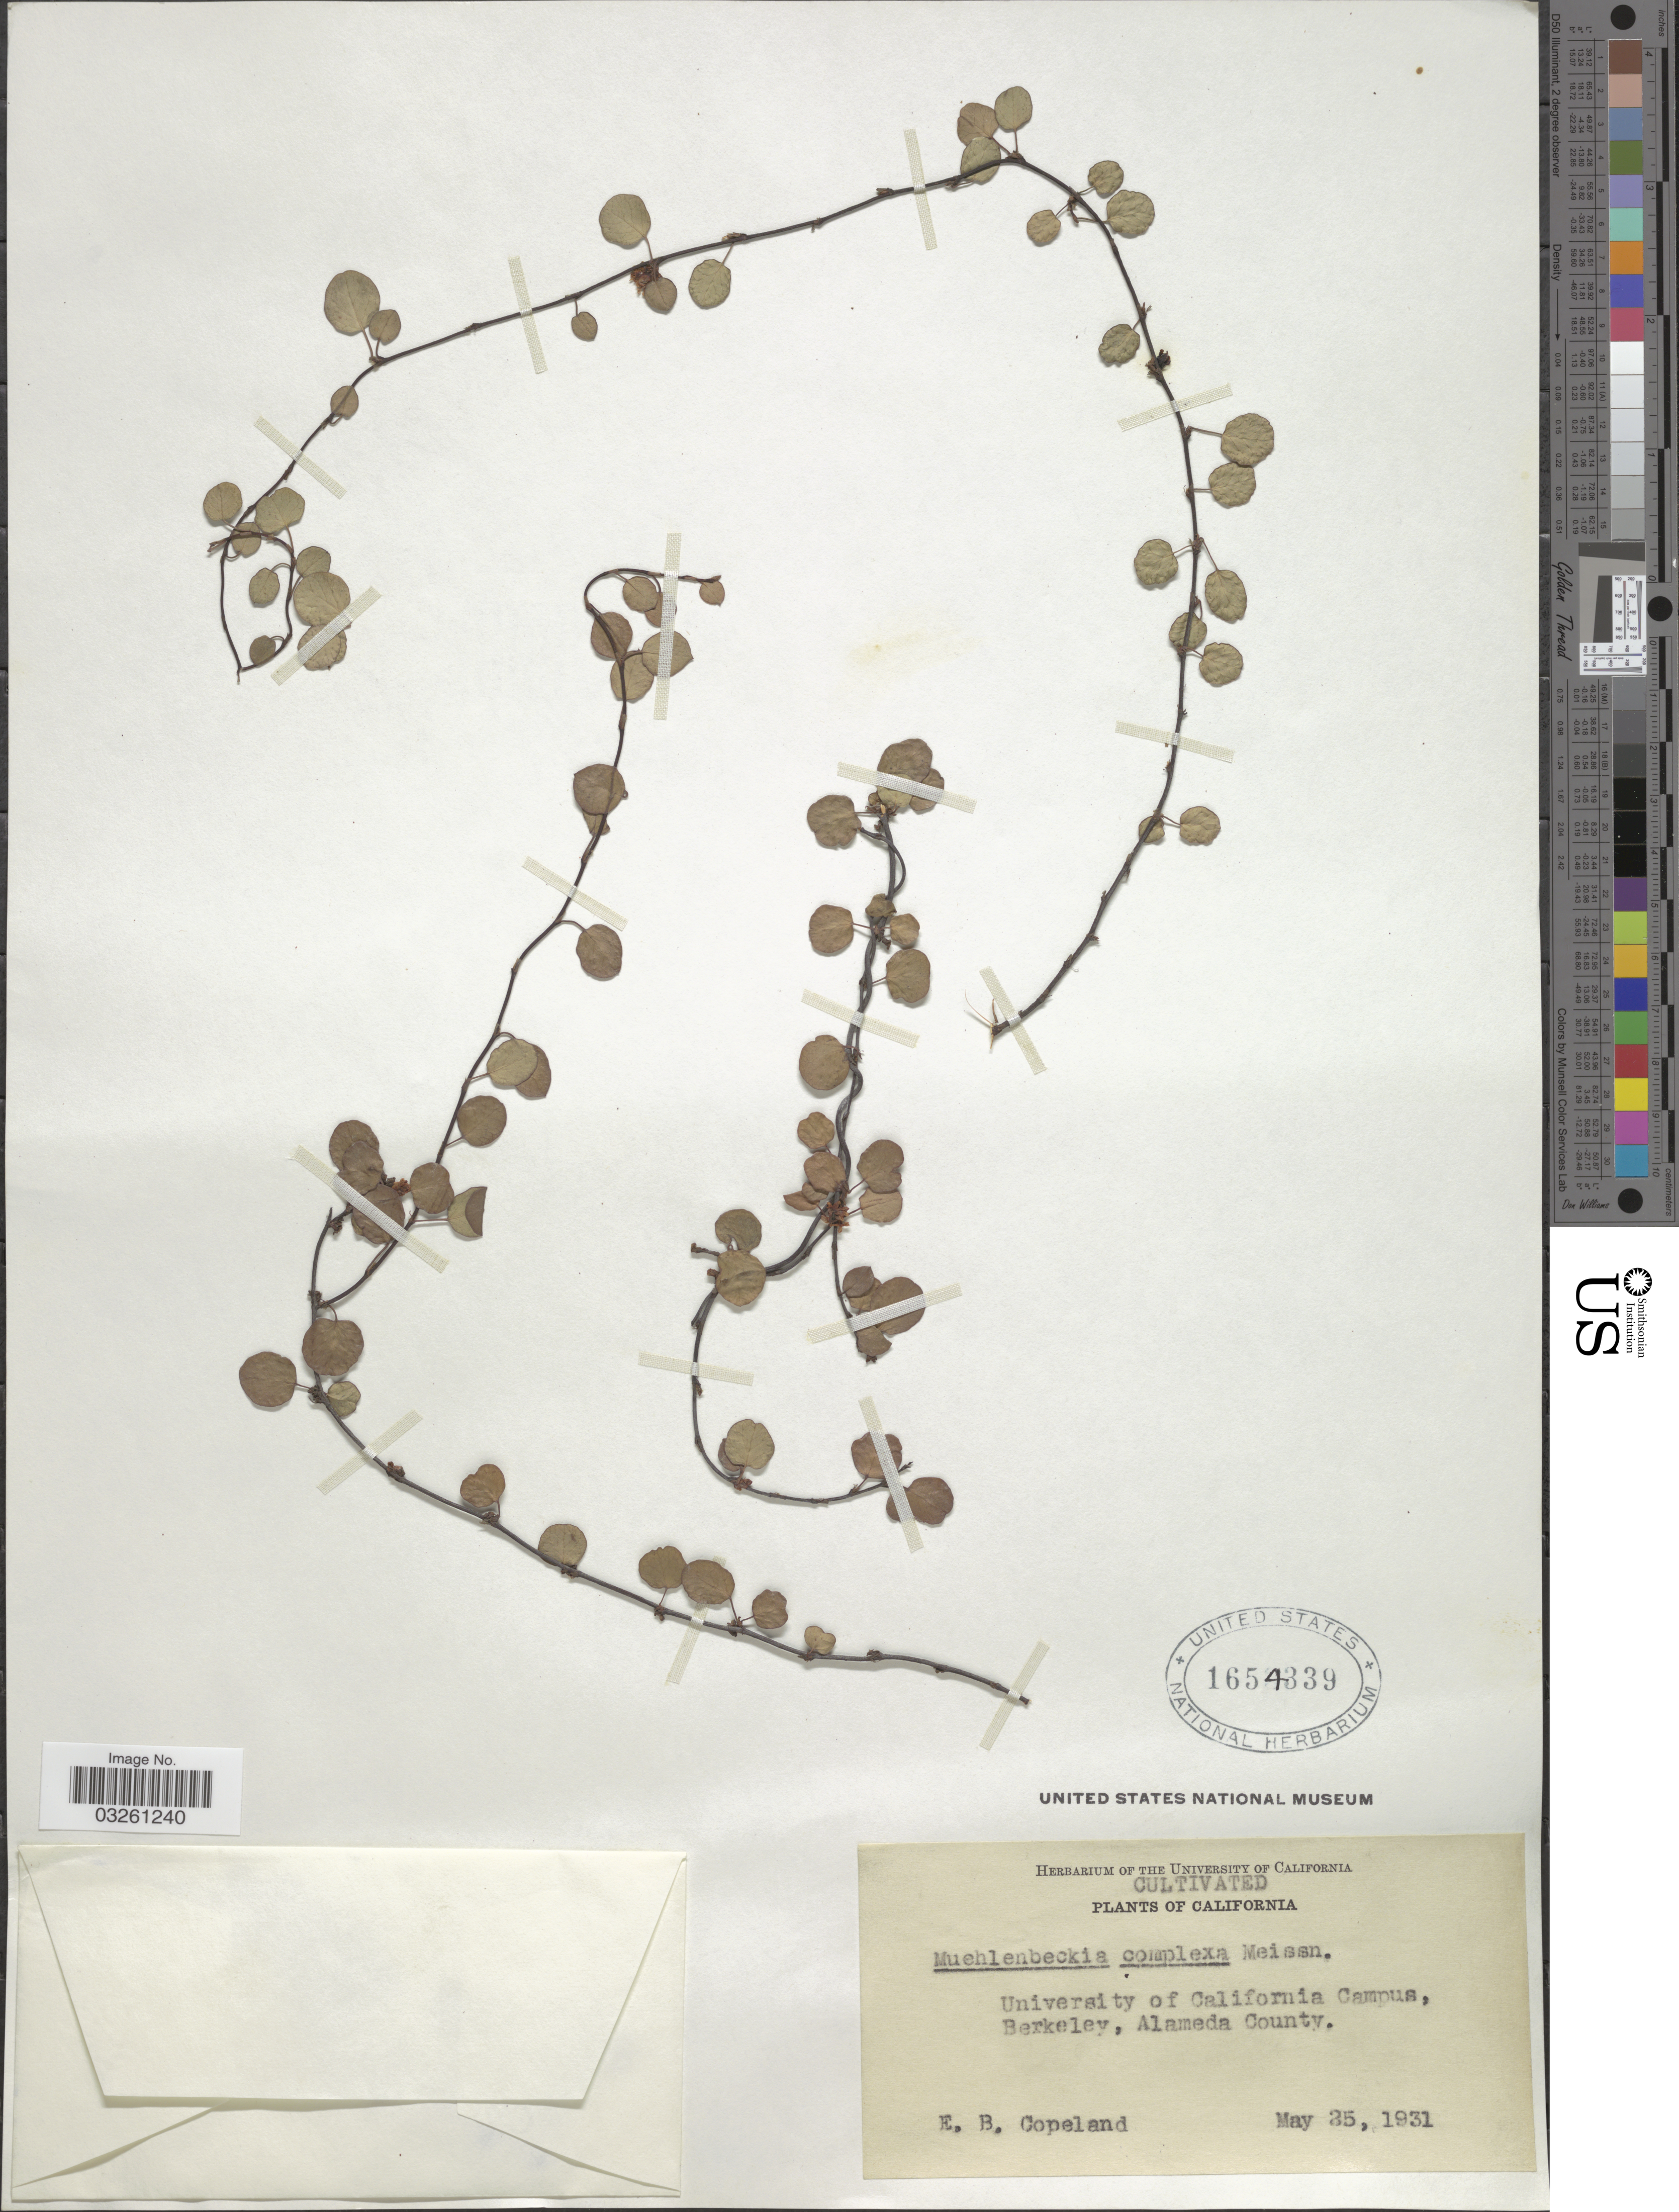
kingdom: Plantae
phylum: Tracheophyta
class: Magnoliopsida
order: Caryophyllales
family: Polygonaceae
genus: Muehlenbeckia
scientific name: Muehlenbeckia complexa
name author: Meisn.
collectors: E. B. Copeland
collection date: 1931-05-25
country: United States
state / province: California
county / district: Alameda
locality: University of California Campus, Berkeley, Alameda County.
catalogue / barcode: US 1654339